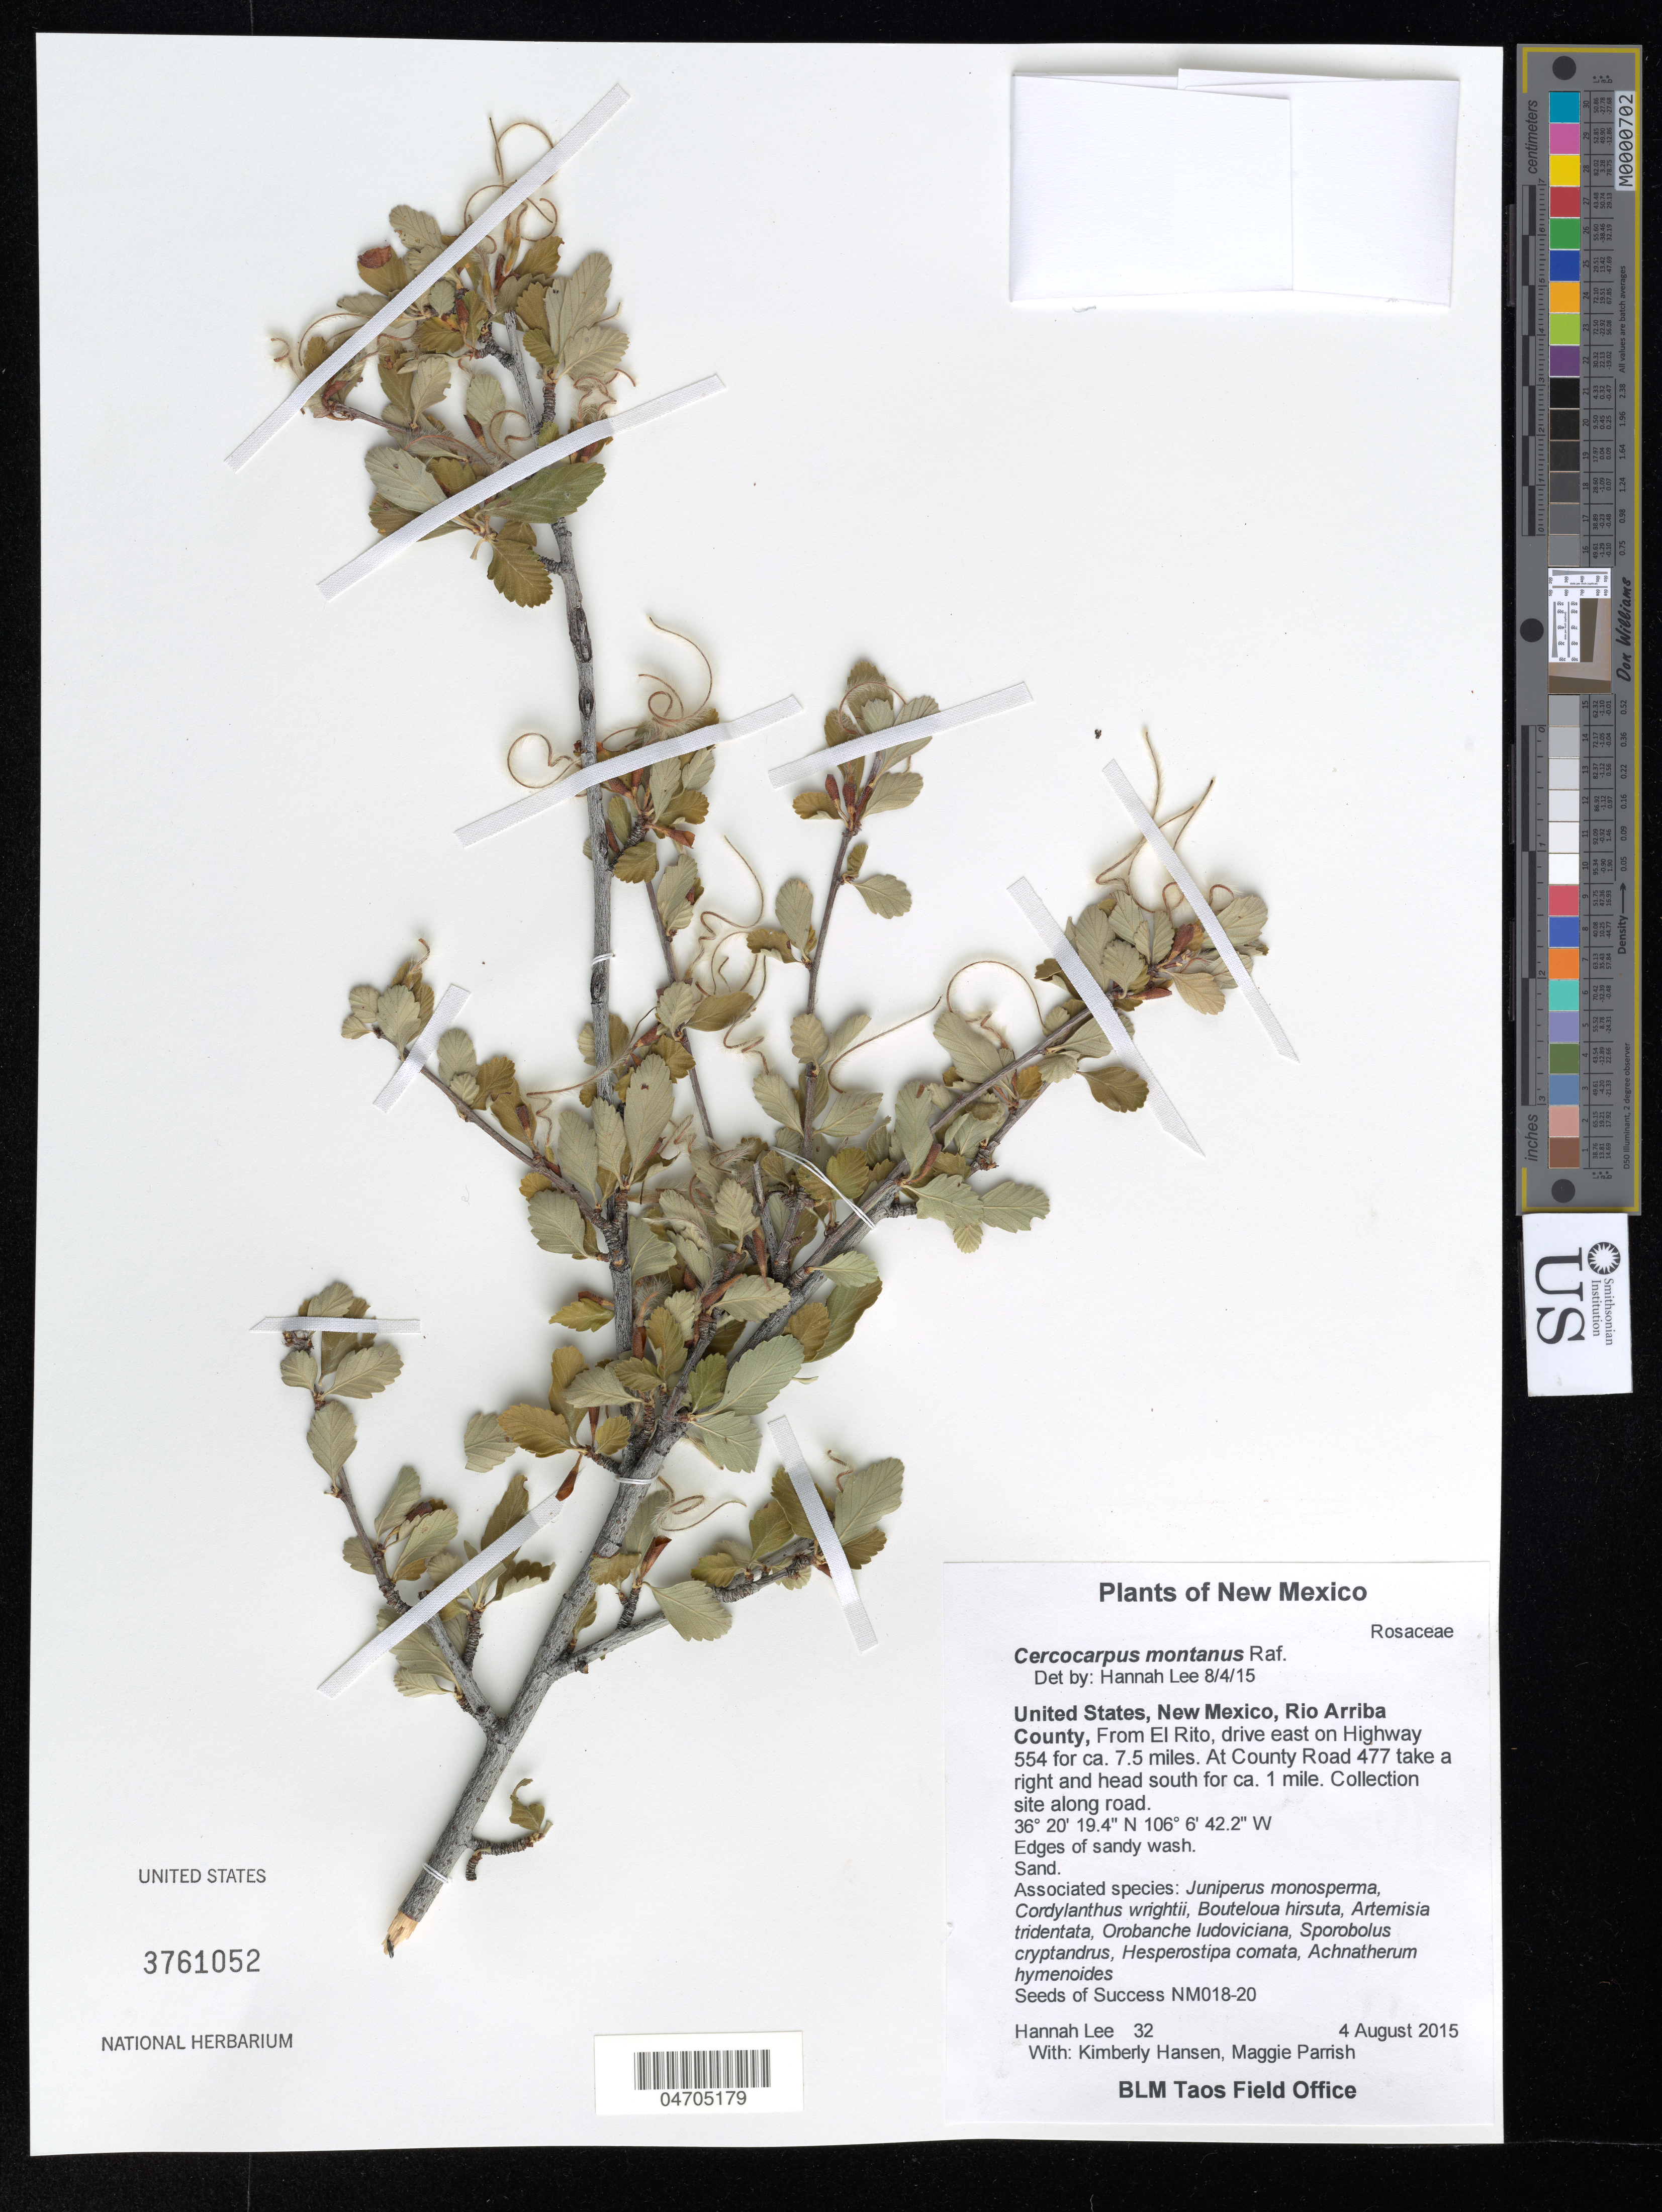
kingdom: Plantae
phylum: Tracheophyta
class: Magnoliopsida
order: Rosales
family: Rosaceae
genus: Cercocarpus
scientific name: Cercocarpus montanus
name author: Raf.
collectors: H. Lee, K. Hansen & M. Parrish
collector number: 32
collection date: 2015-08-04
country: United States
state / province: New Mexico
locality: Rio Arriba County, From El Rito, drive east on Highway 554 for ca. 7.5 miles. At Country Road 447 take a right and head south for ca. 1 mile. Collection site along road.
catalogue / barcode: US 3761052